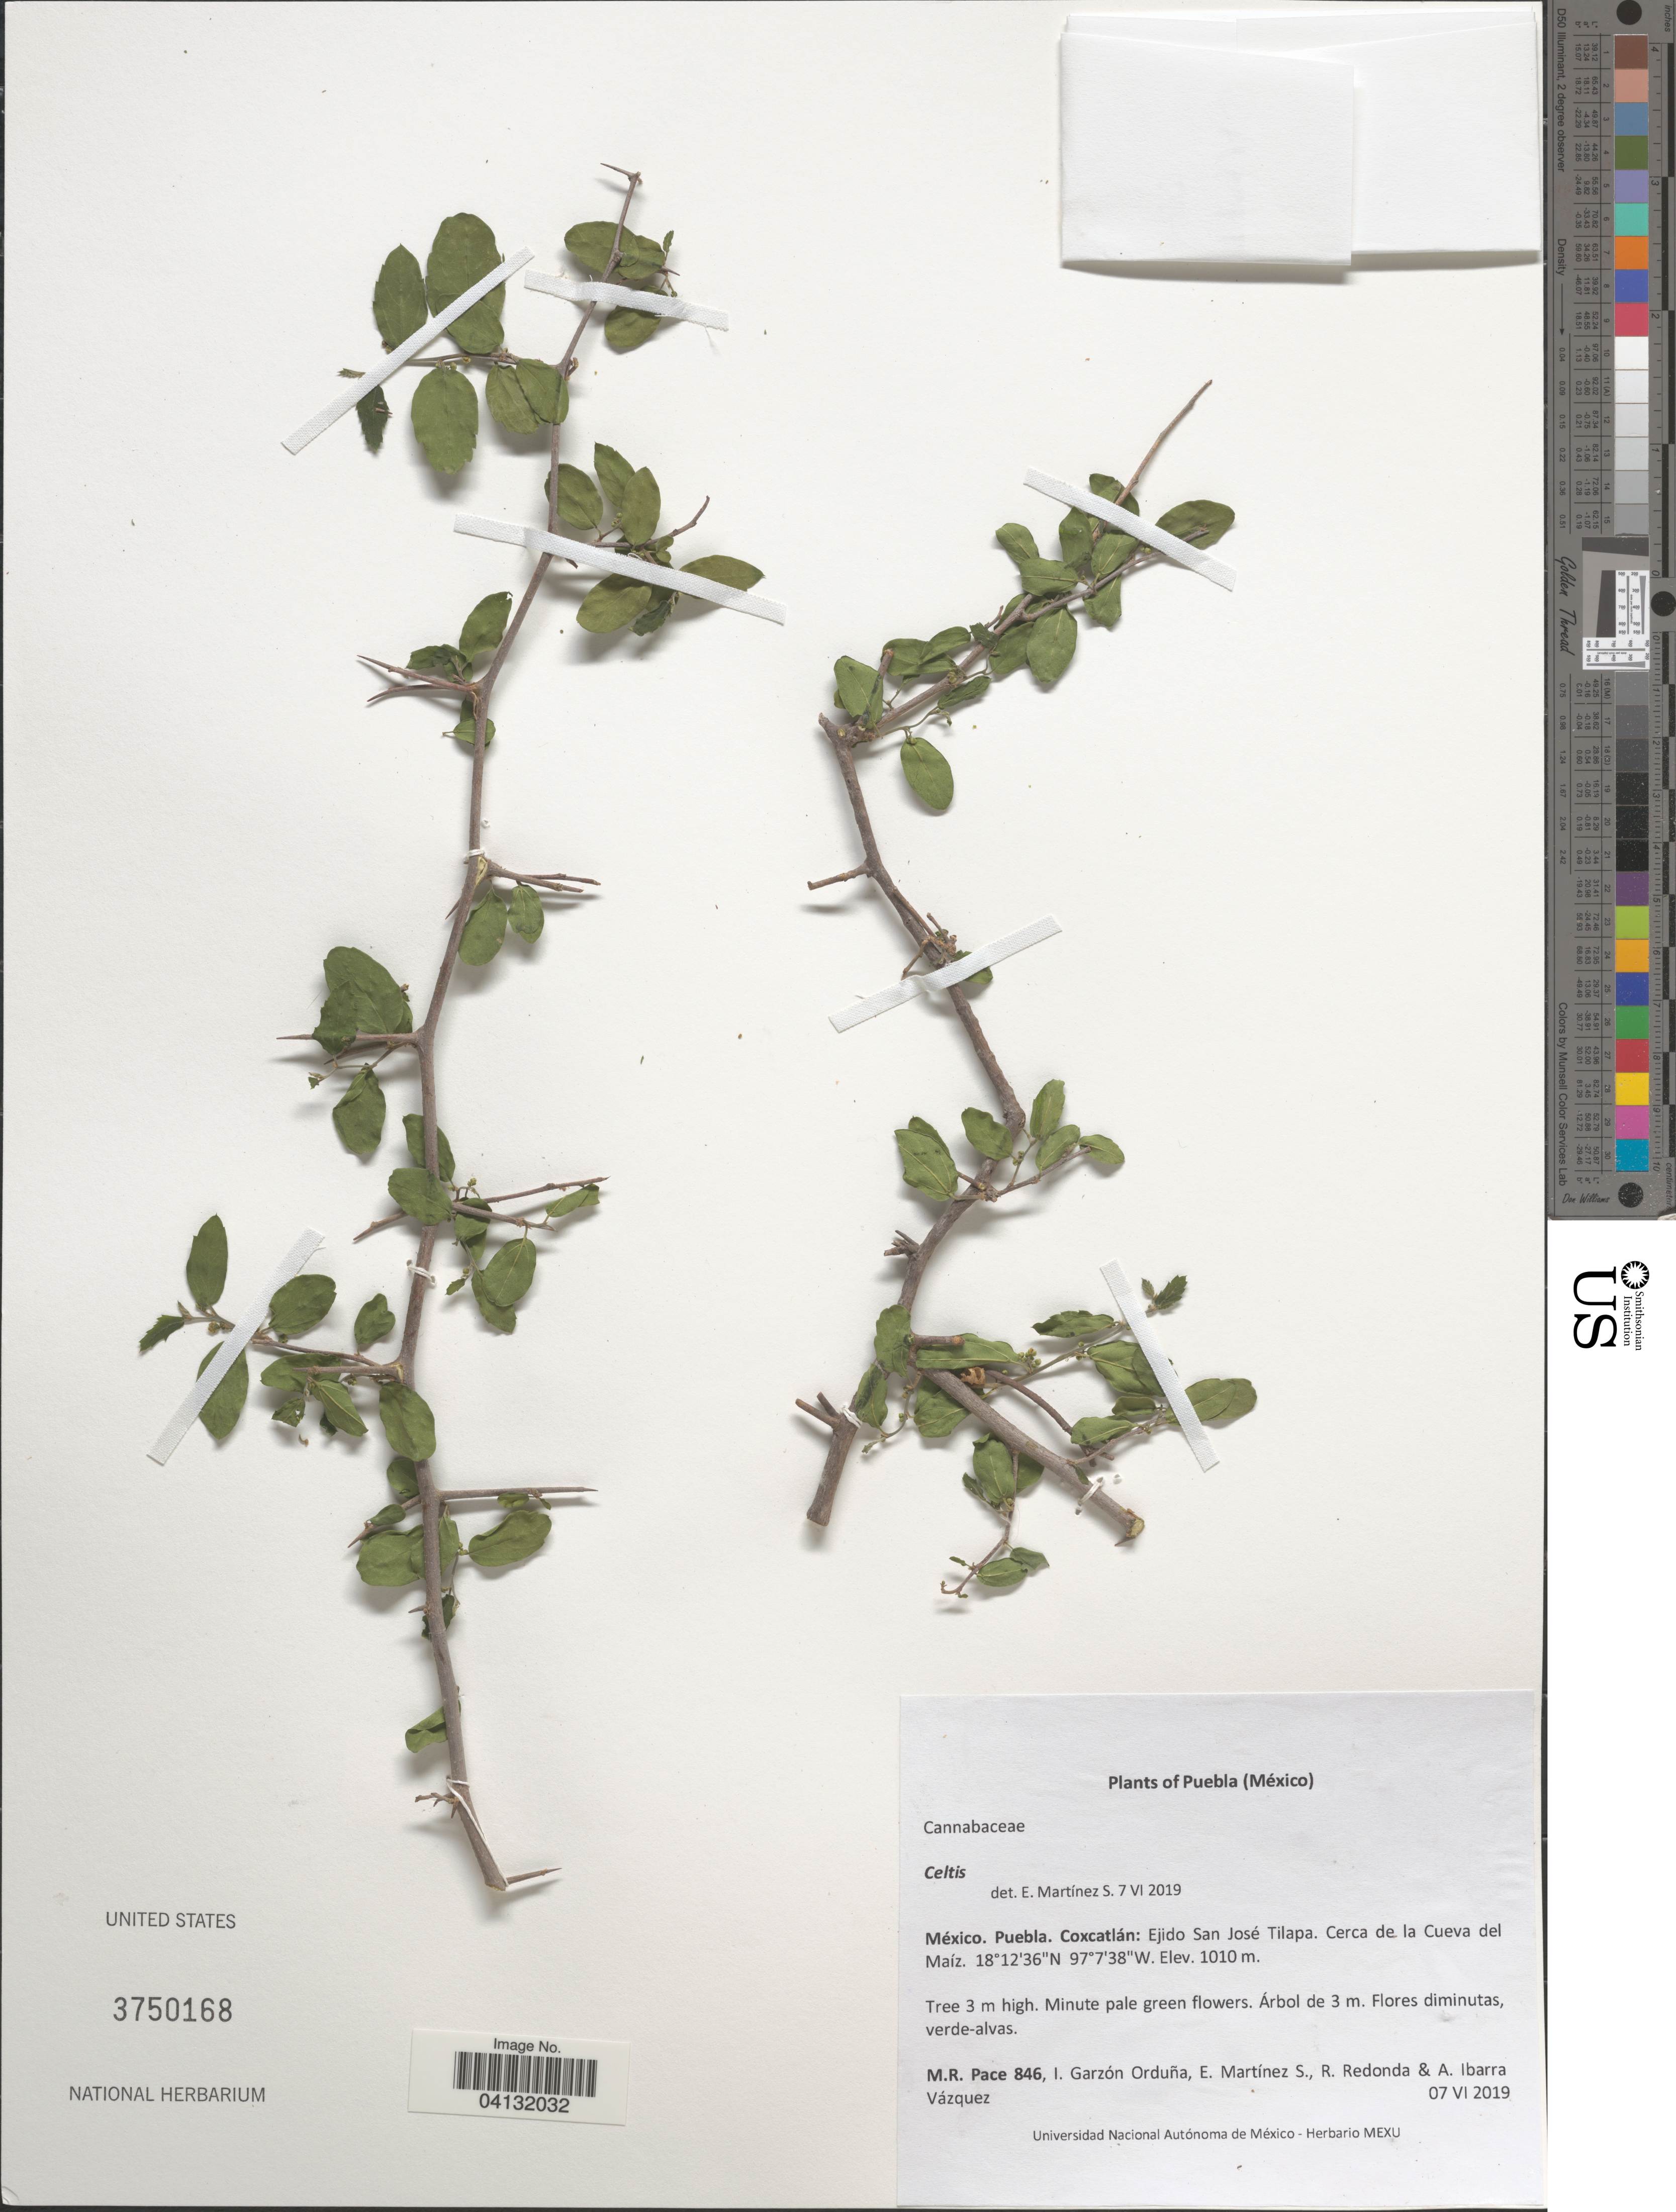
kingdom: Plantae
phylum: Tracheophyta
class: Magnoliopsida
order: Rosales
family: Cannabaceae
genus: Celtis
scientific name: Celtis sp.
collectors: M. R. Pace, I. Garzón Orduna, E. M. Martínez S., R. Redonda & A. Ibarra Vázquez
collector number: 846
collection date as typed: Transcribed d/m/y: 7/6/2019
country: Mexico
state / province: Puebla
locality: Cuicatlán: Ejido San José Tilapa. Cerca de la Cueva del Maíz.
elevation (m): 1010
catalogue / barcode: US 3750168